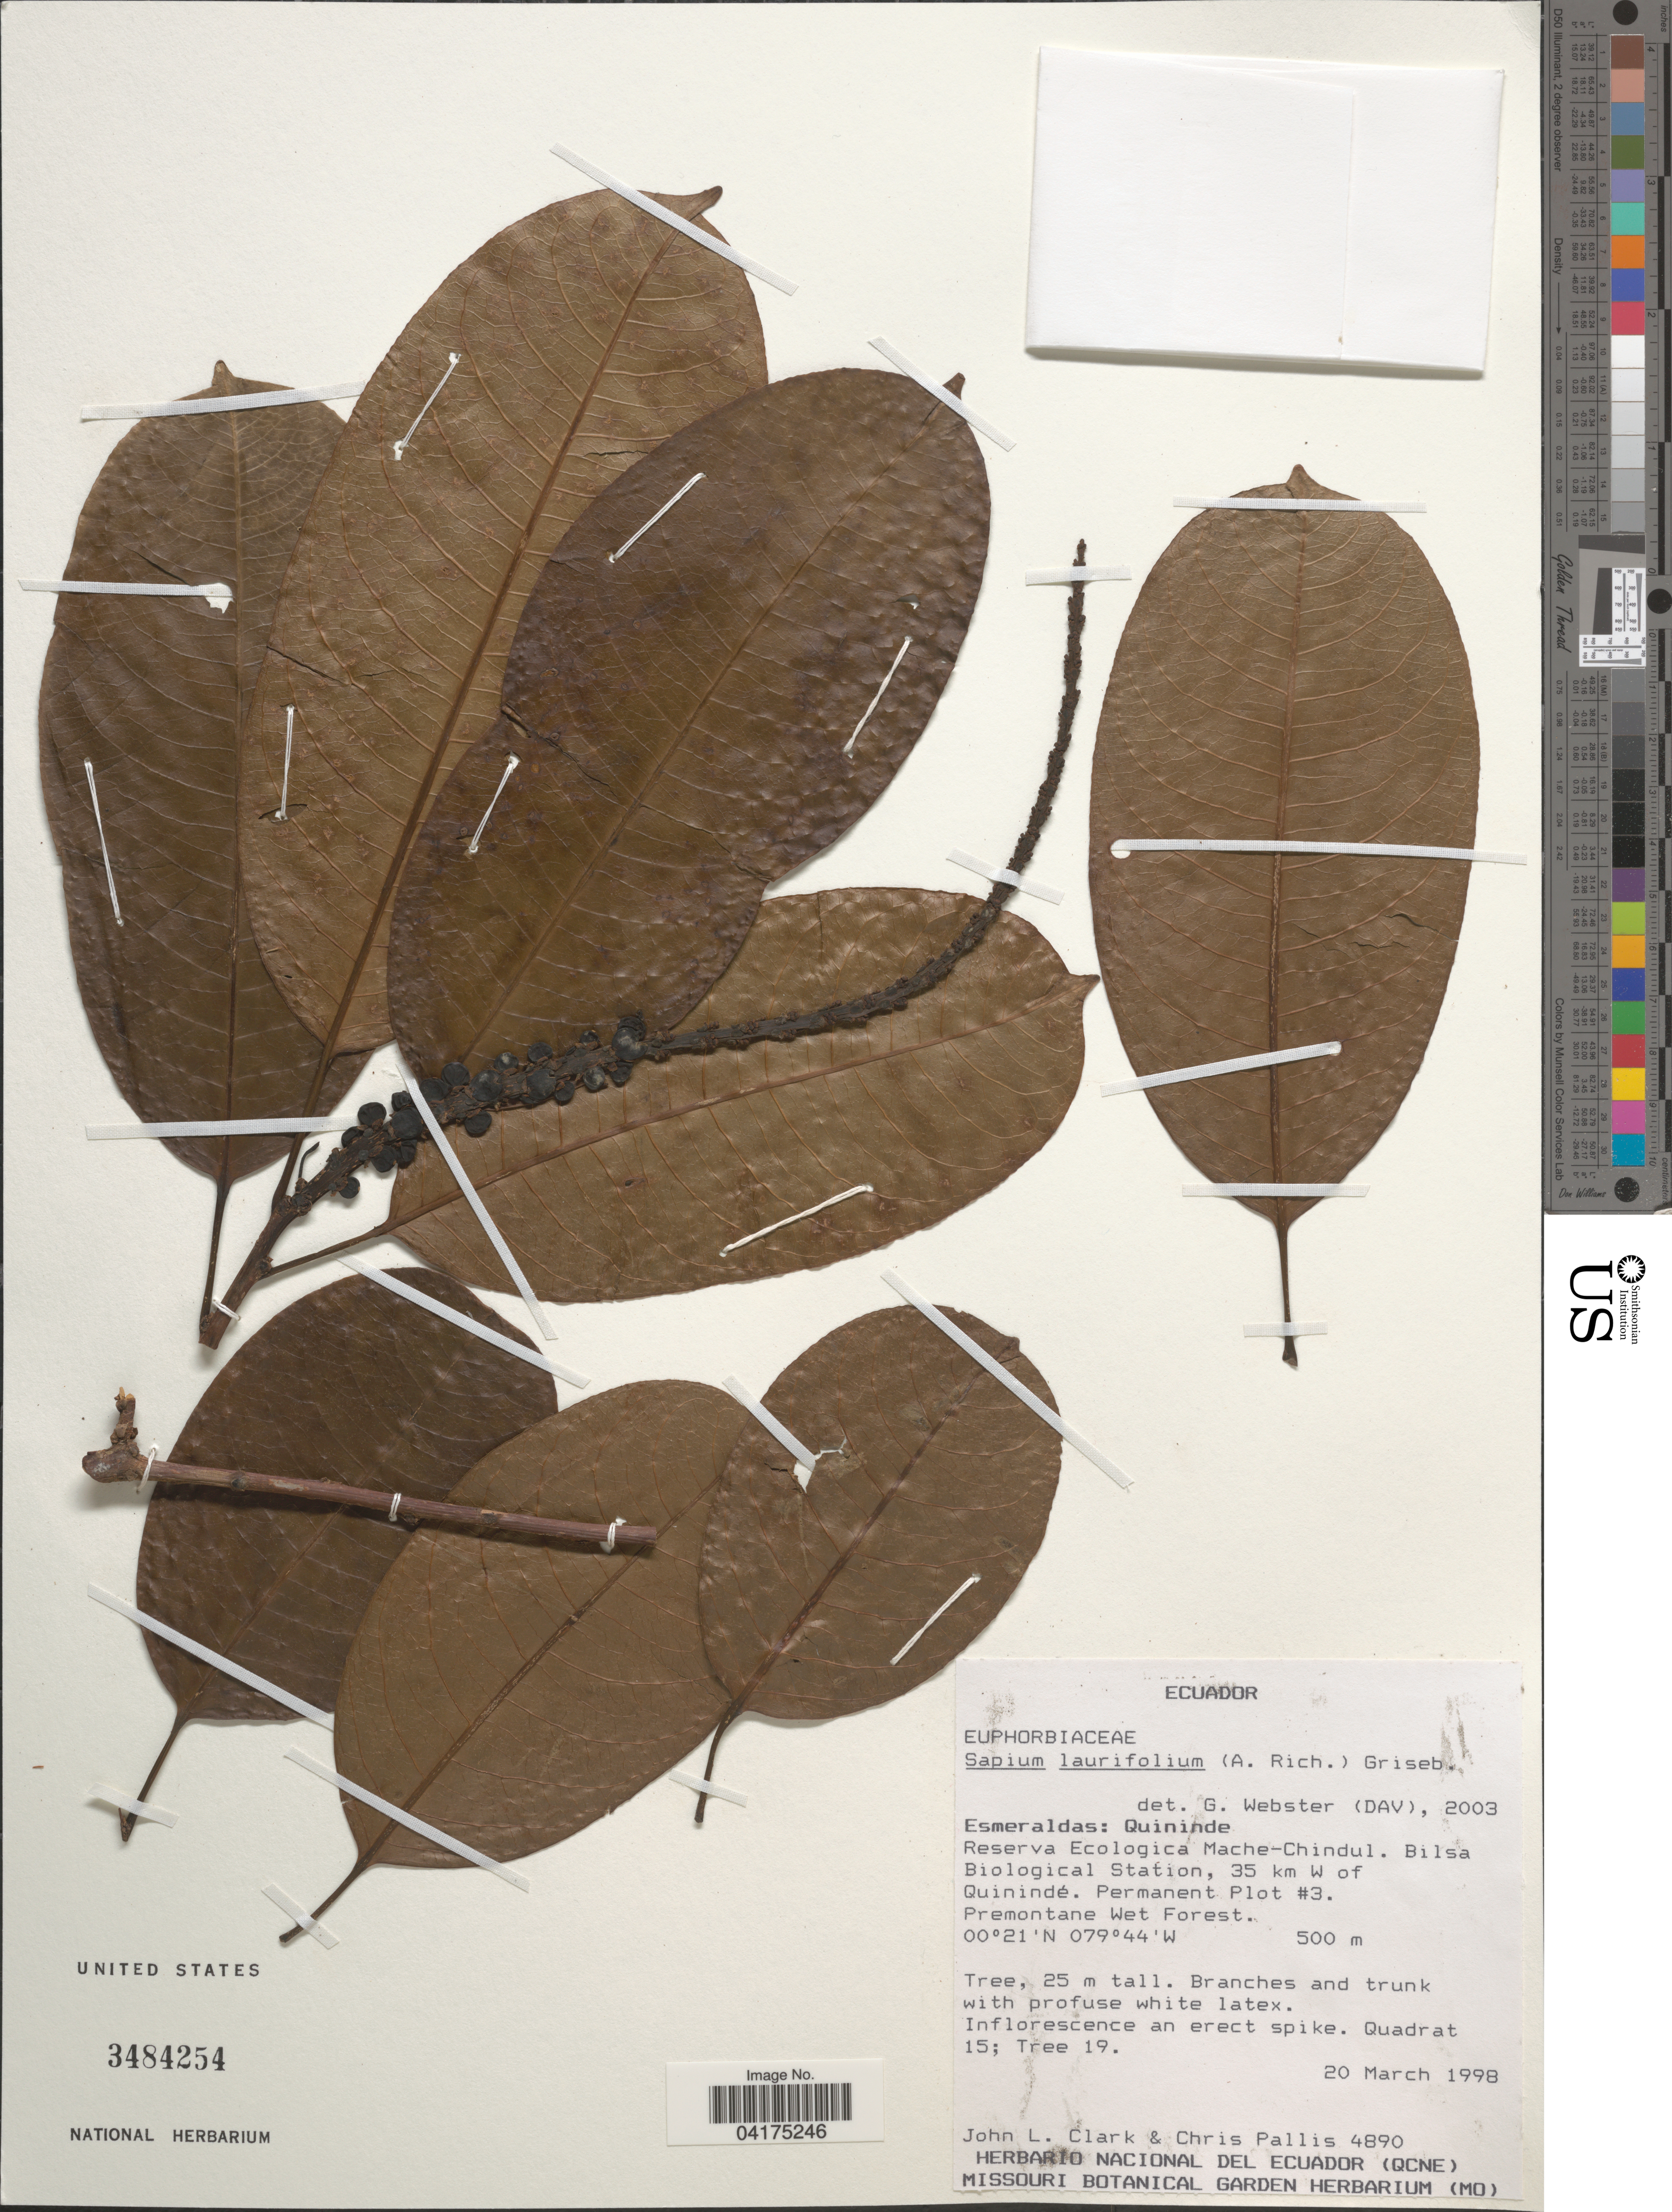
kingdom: Plantae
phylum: Tracheophyta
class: Magnoliopsida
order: Malpighiales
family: Euphorbiaceae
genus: Sapium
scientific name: Sapium lauriflorum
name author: (A. Rich.) Griseb.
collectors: J. L. Clark & C. Pallis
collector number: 4890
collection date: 1998-03-20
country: Ecuador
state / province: Esmeraldas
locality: Quininde. Reserva Ecologica Mache-Chindul. Bilsa Biological Statión, 35 km W of Quinindé. Permanent Plot #3. Premontane Wet Forest.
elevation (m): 500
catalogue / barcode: US 3484254